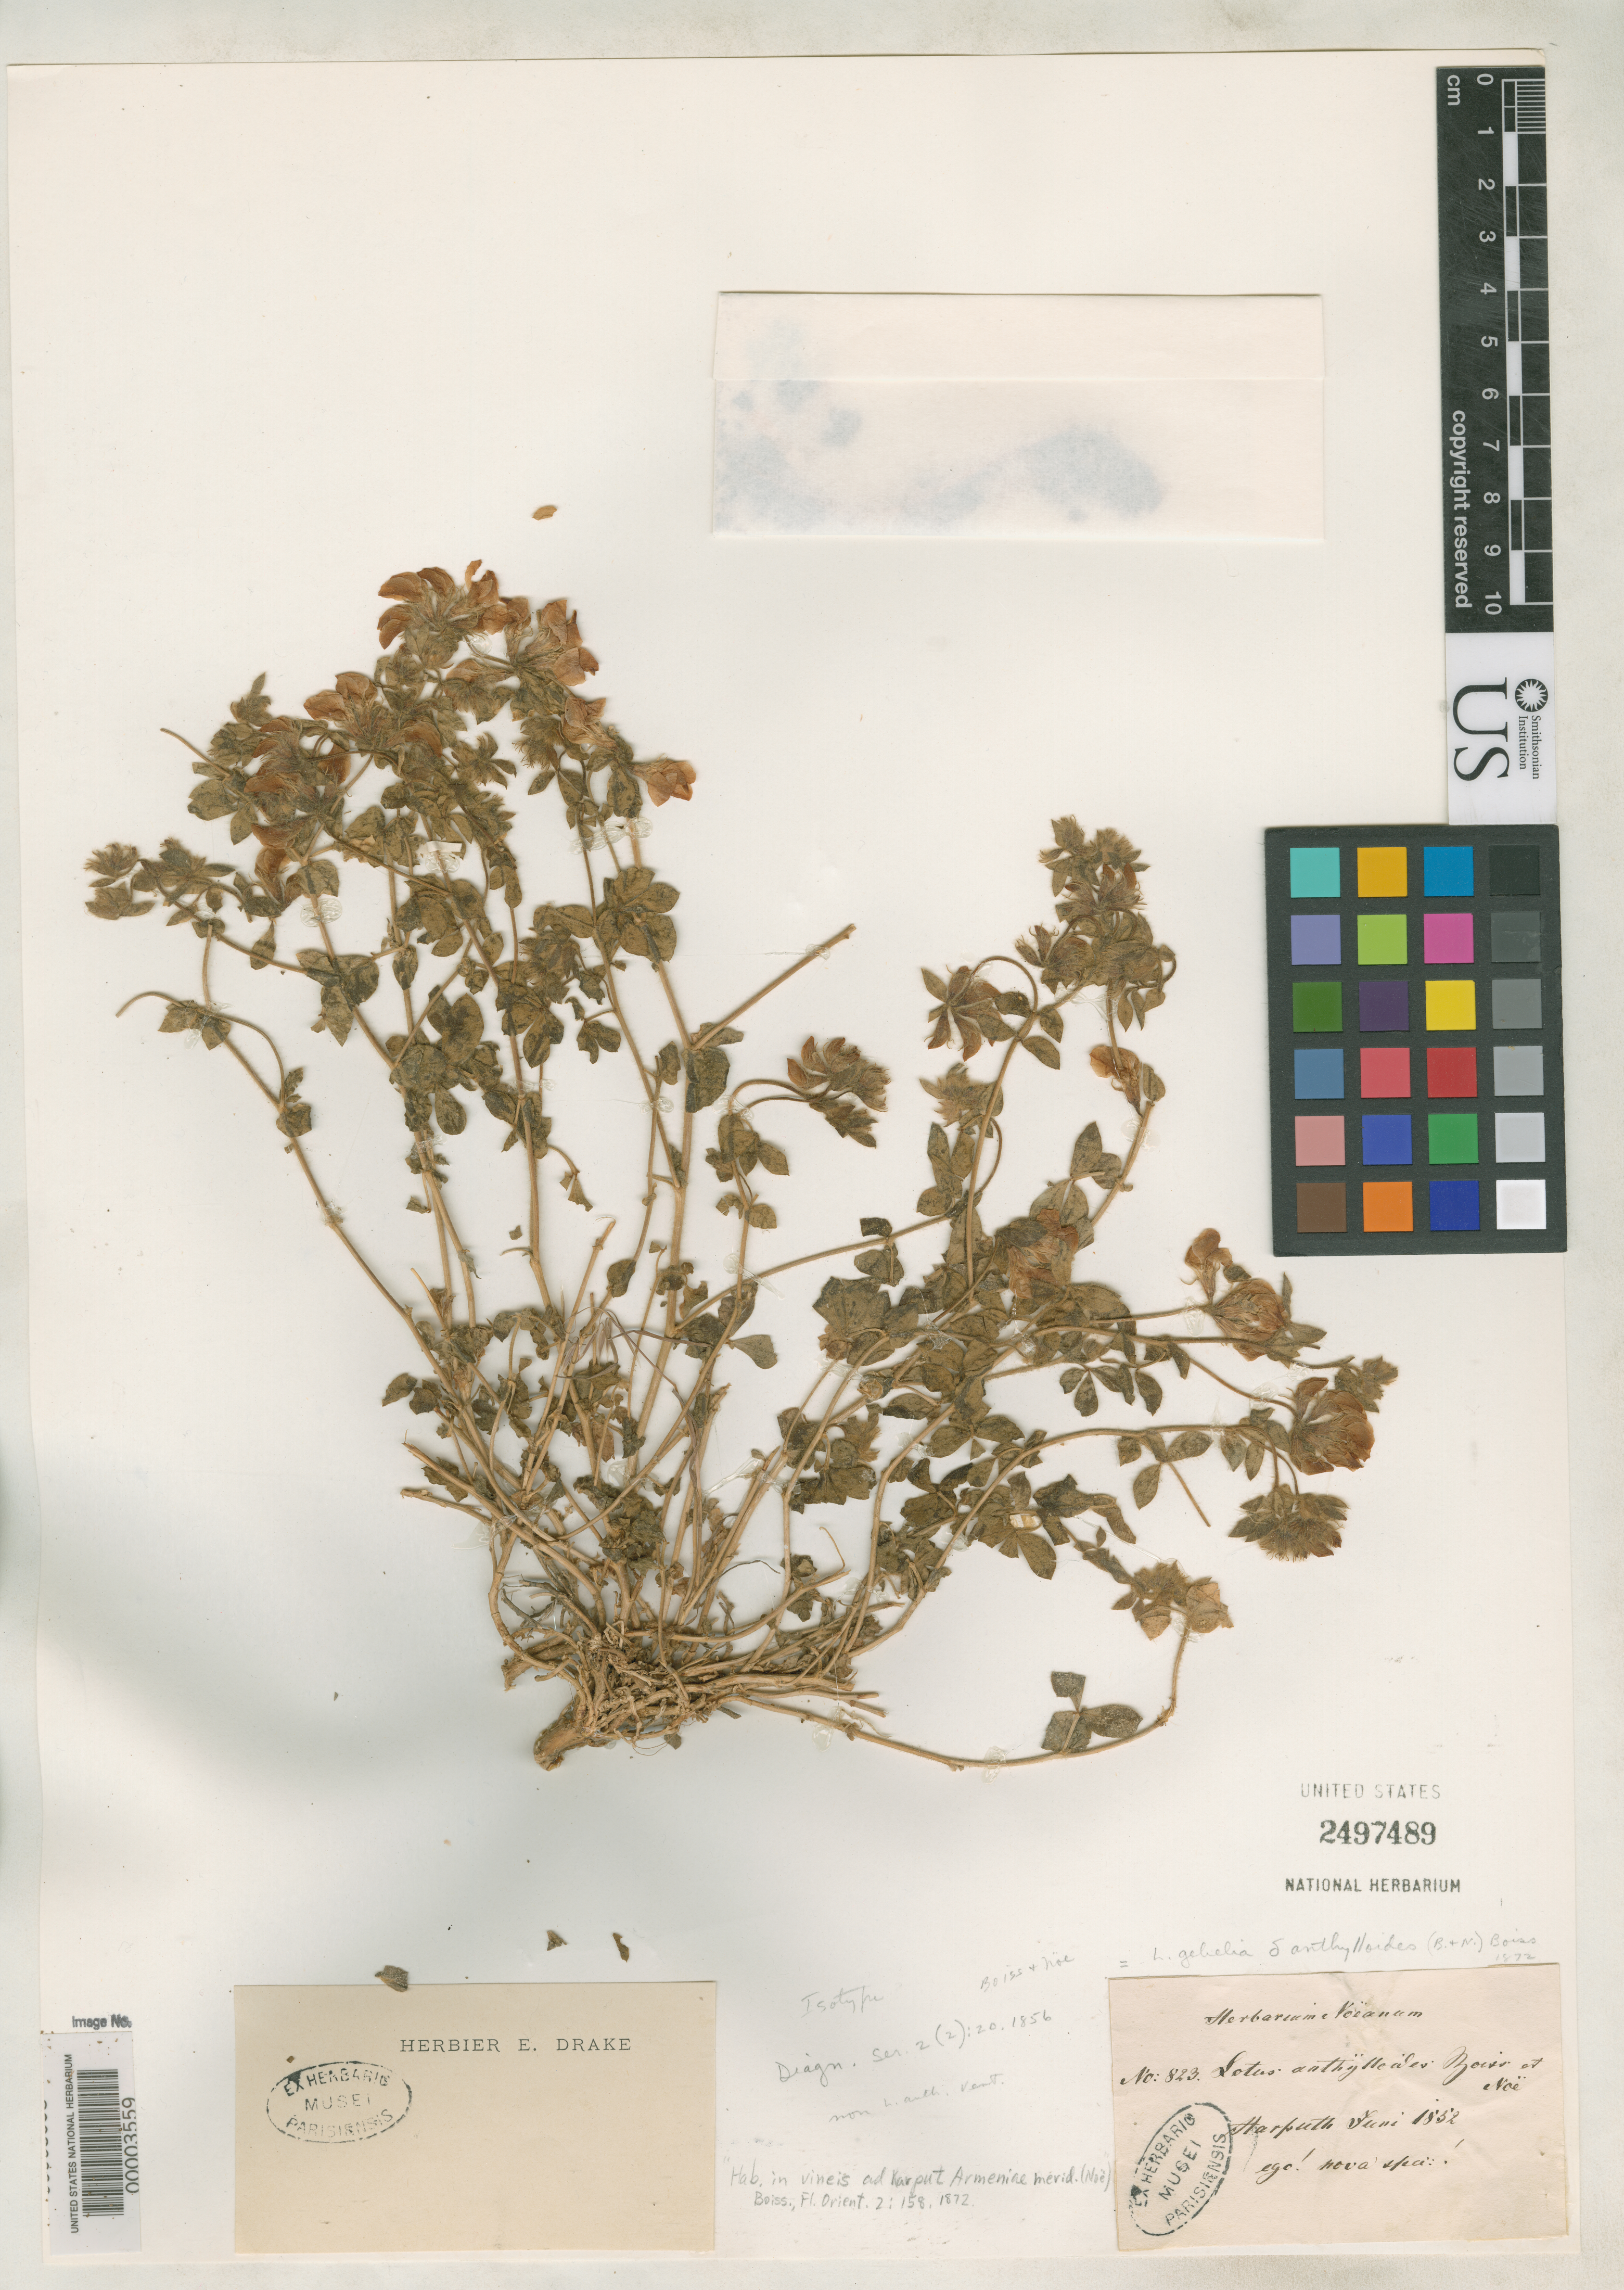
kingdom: Plantae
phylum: Tracheophyta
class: Magnoliopsida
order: Fabales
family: Fabaceae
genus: Lotus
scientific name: Lotus anthylloides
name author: Boiss.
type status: Isotype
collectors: F. W. Noë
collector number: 823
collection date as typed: Jun 1852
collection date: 1852-06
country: Armenia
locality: "Armenia". (on label as Iran / Turkey / USSR)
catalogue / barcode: US 2497489